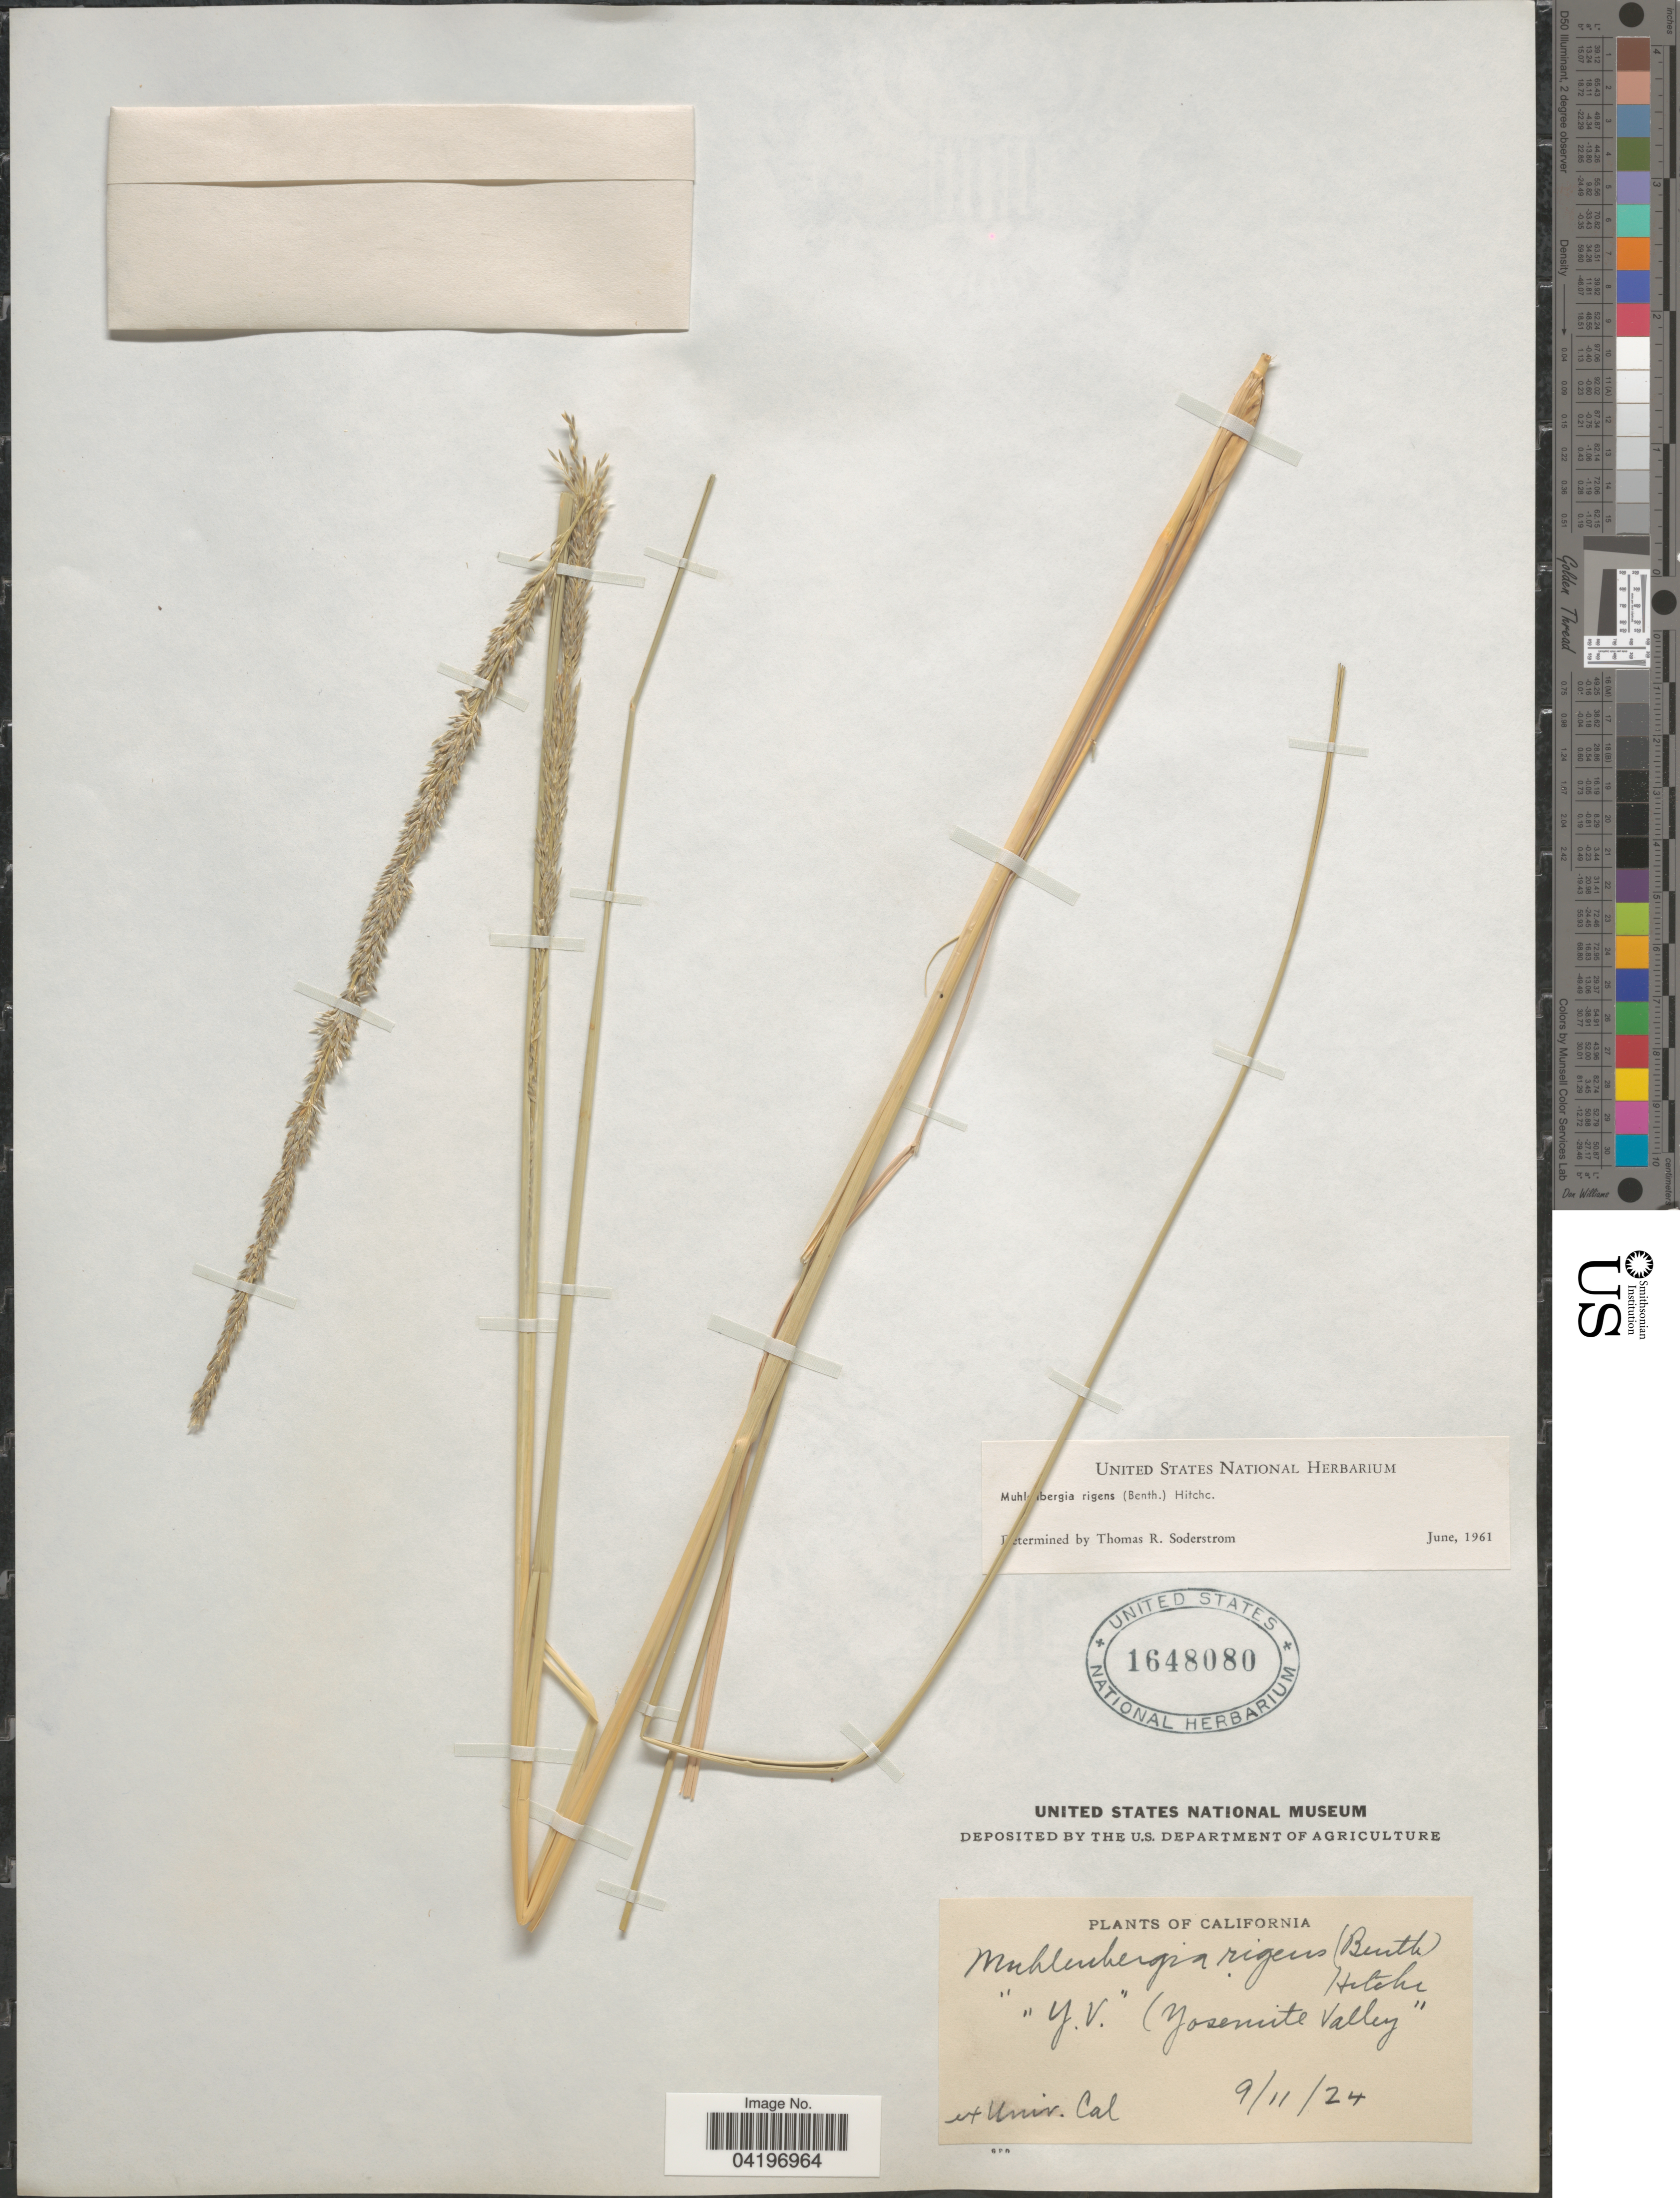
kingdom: Plantae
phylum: Tracheophyta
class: Liliopsida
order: Poales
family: Poaceae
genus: Muhlenbergia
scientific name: Muhlenbergia rigens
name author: (Benth.) Hitchc.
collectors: ex herb. Univ. of California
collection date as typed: Transcribed d/m/y: 11/9/24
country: United States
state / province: California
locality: Y.V.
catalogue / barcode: US 1648080